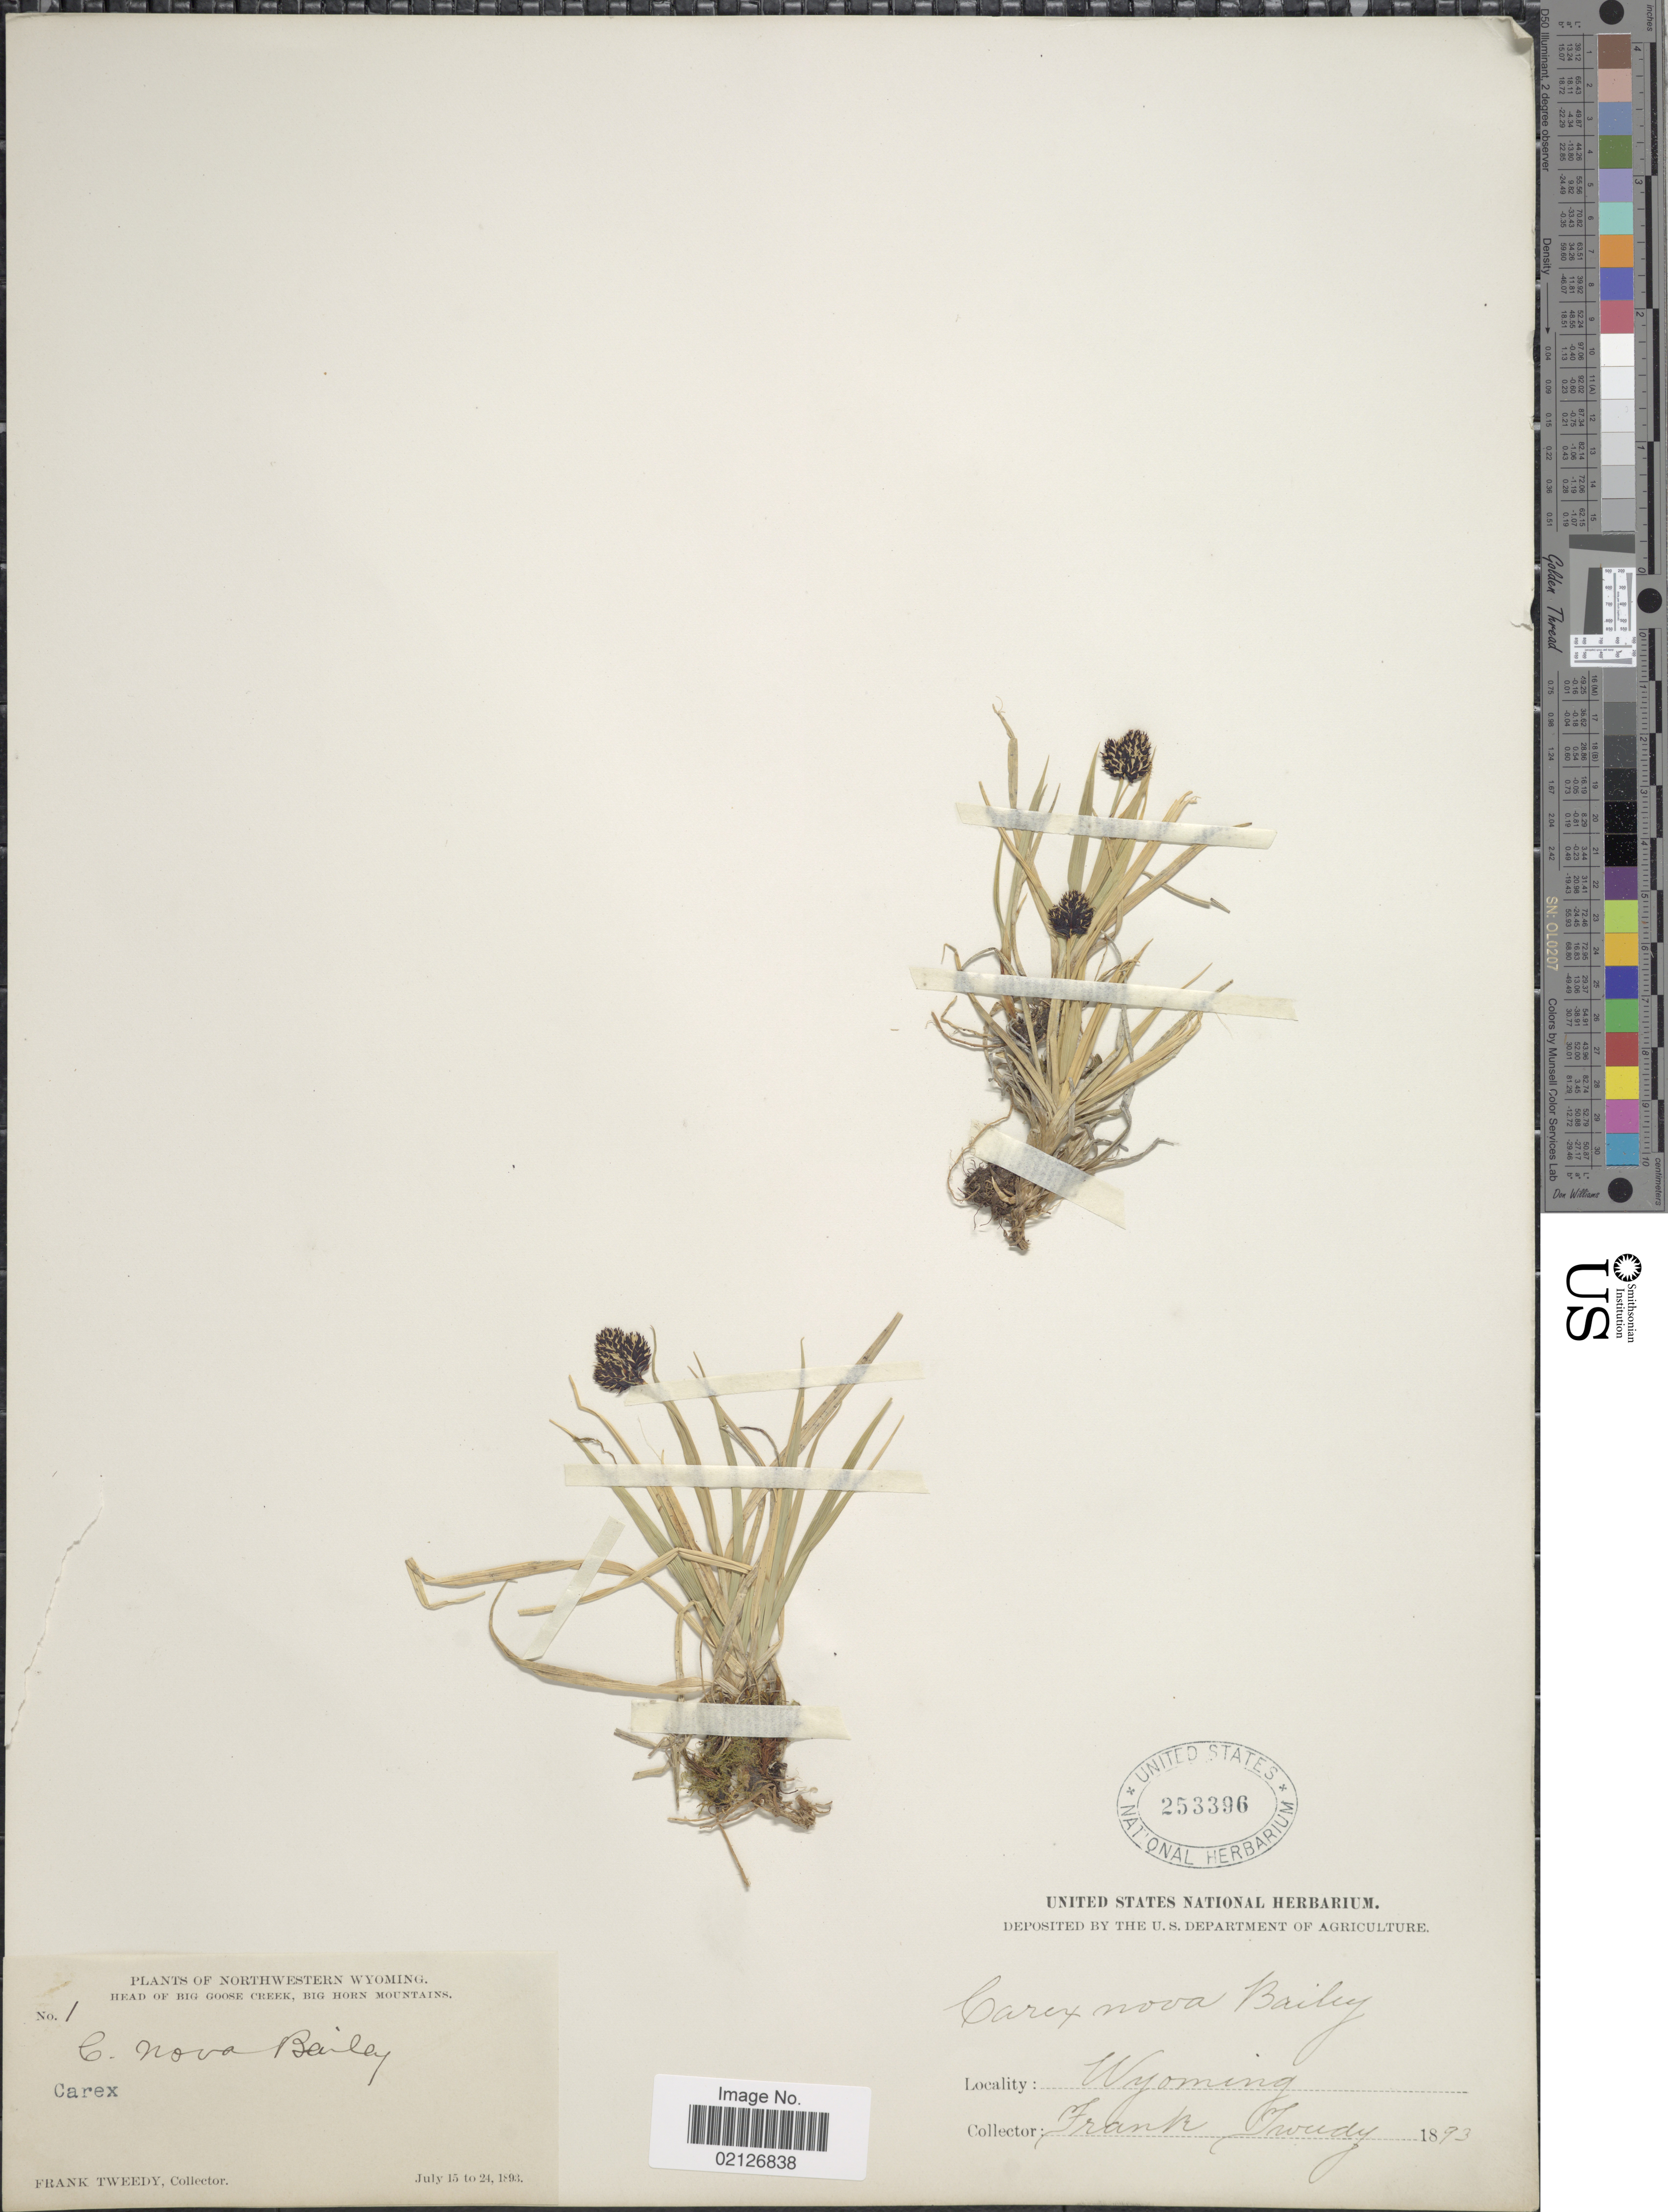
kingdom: Plantae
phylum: Tracheophyta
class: Liliopsida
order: Poales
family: Cyperaceae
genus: Carex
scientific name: Carex nova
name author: L.H. Bailey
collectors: F. Tweedy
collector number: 1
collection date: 1893-07-15/1893-07-24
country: United States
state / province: Wyoming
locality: Northwestern Wyoming, head of Big Goose Creek, Big Horn Mountains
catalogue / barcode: US 253396